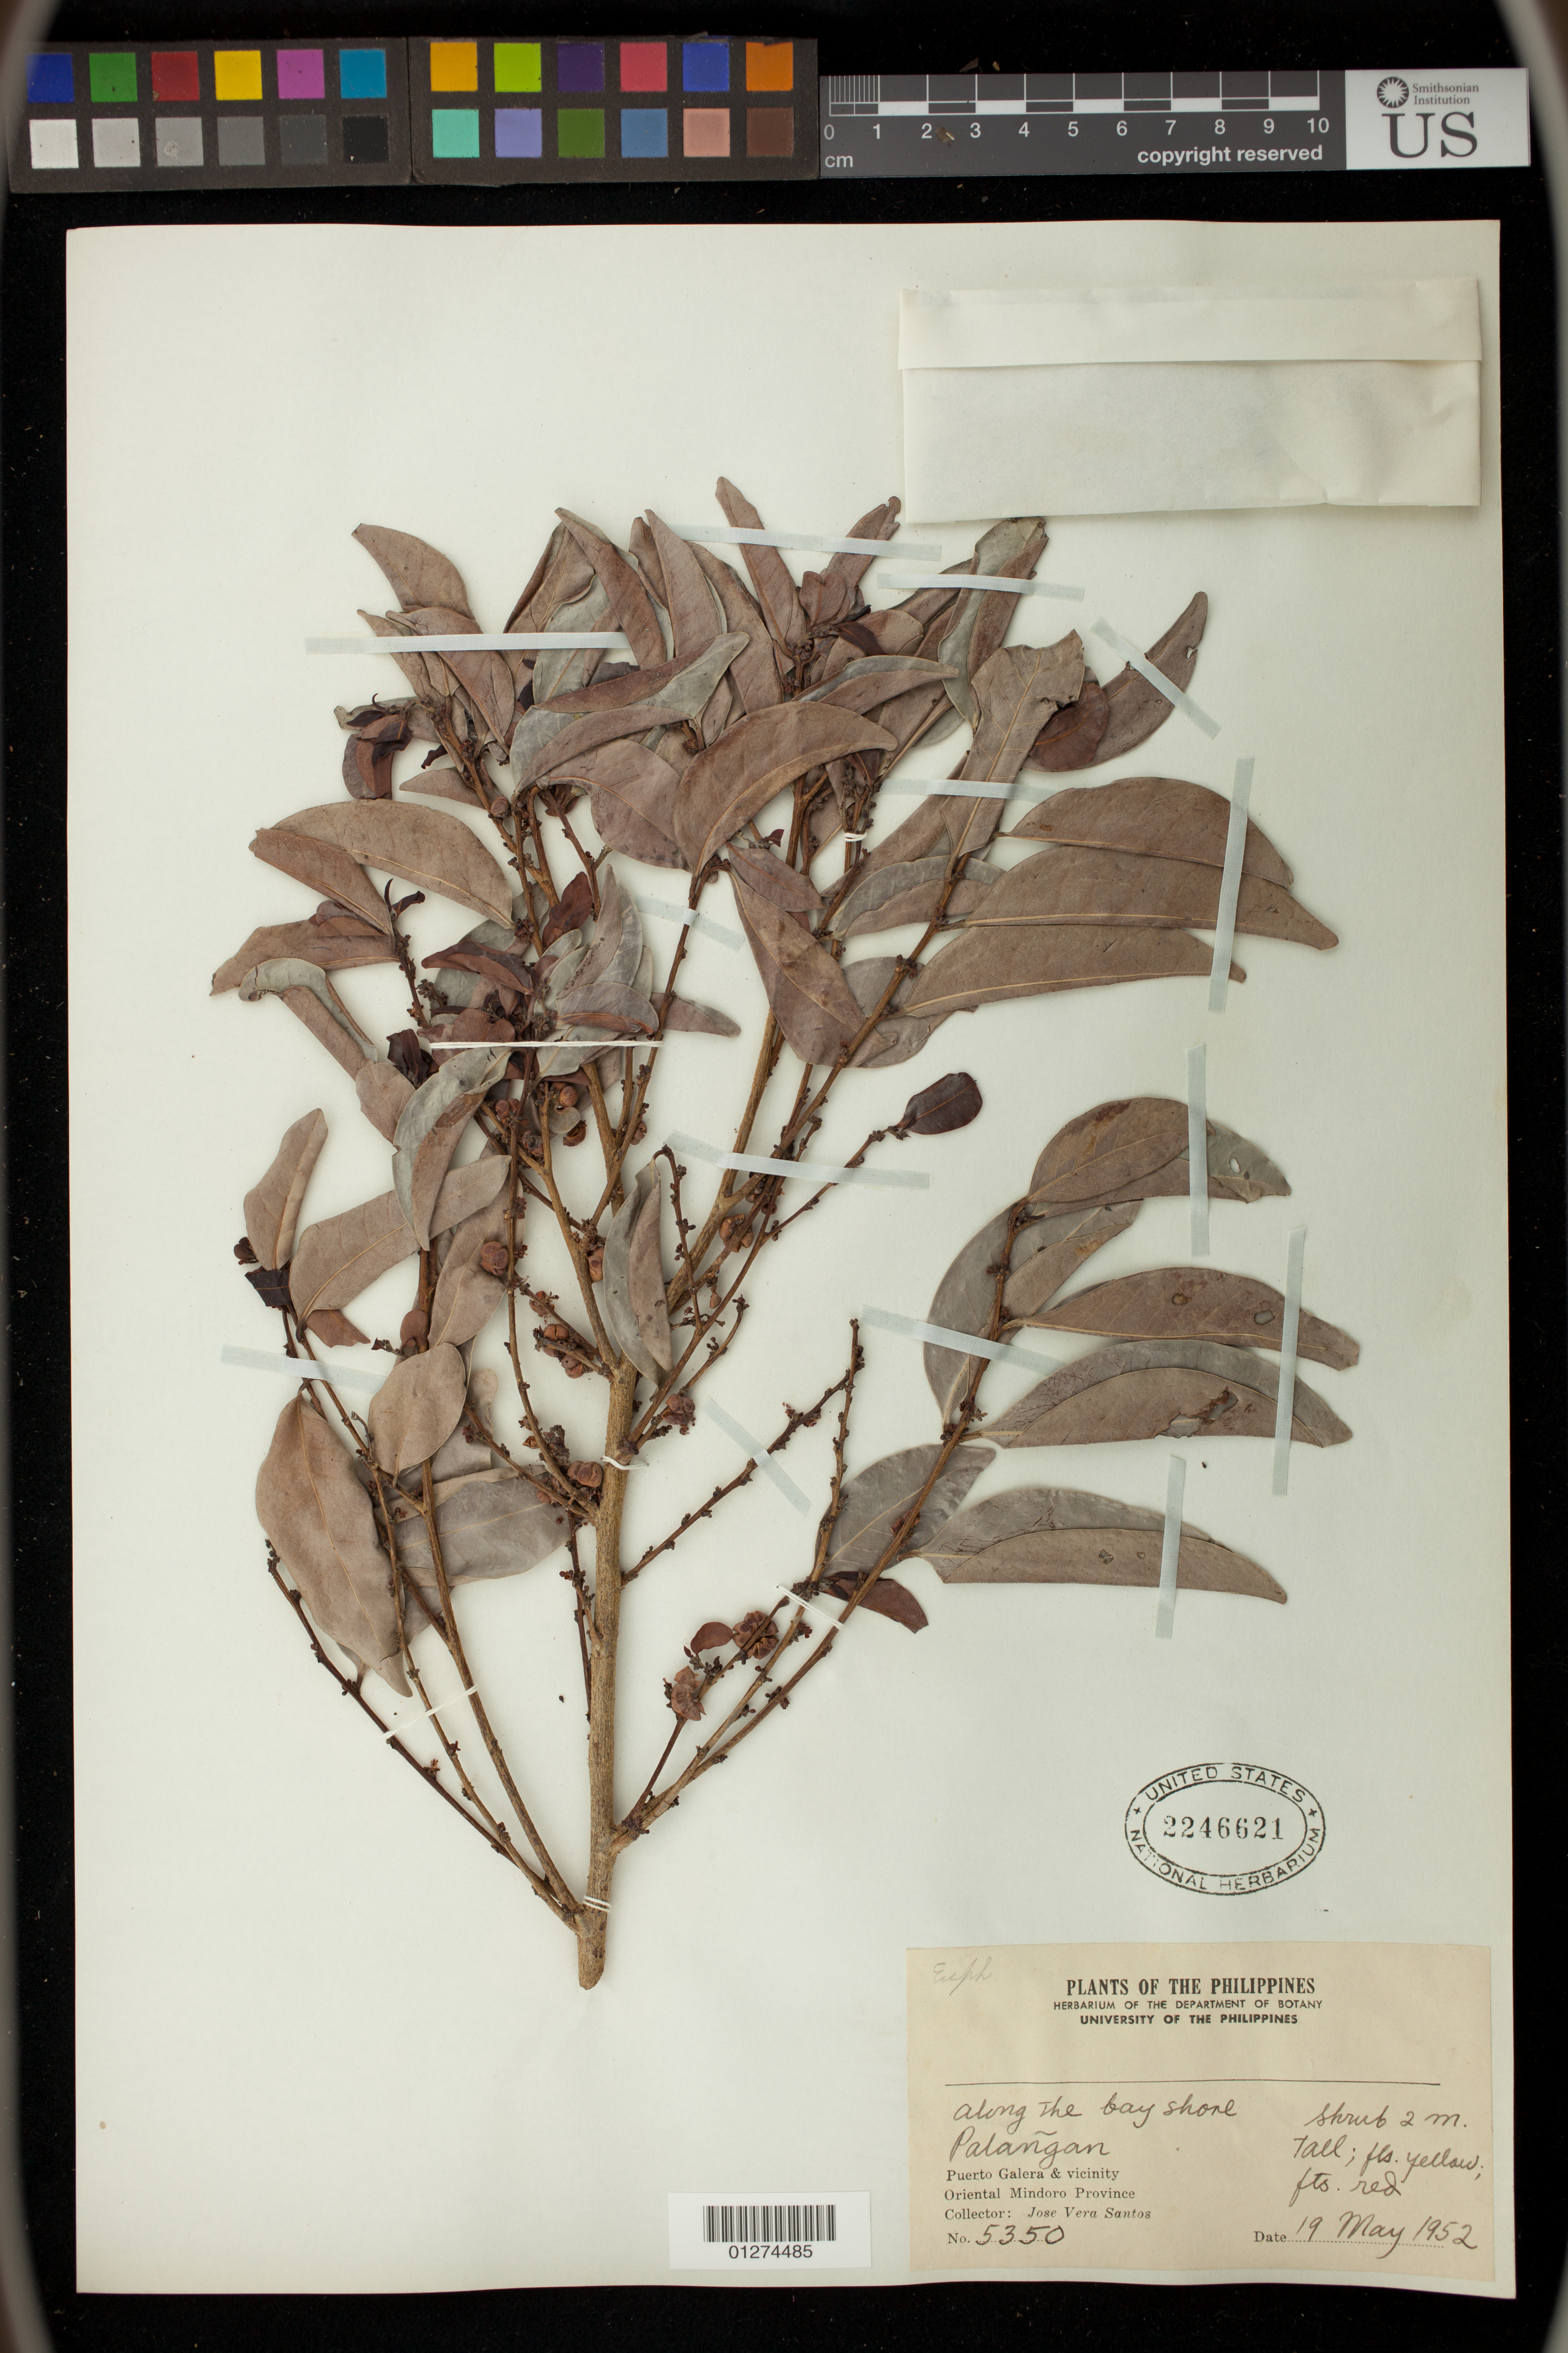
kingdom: Plantae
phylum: Tracheophyta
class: Magnoliopsida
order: Malpighiales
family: Phyllanthaceae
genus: Glochidion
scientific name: Glochidion sp.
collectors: J. V. Santos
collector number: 5350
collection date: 1952-05-19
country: Philippines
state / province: Mimaropa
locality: Palangan, Puerto Galera & vicinity, Oriental Mindoro Province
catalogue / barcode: US 2246621